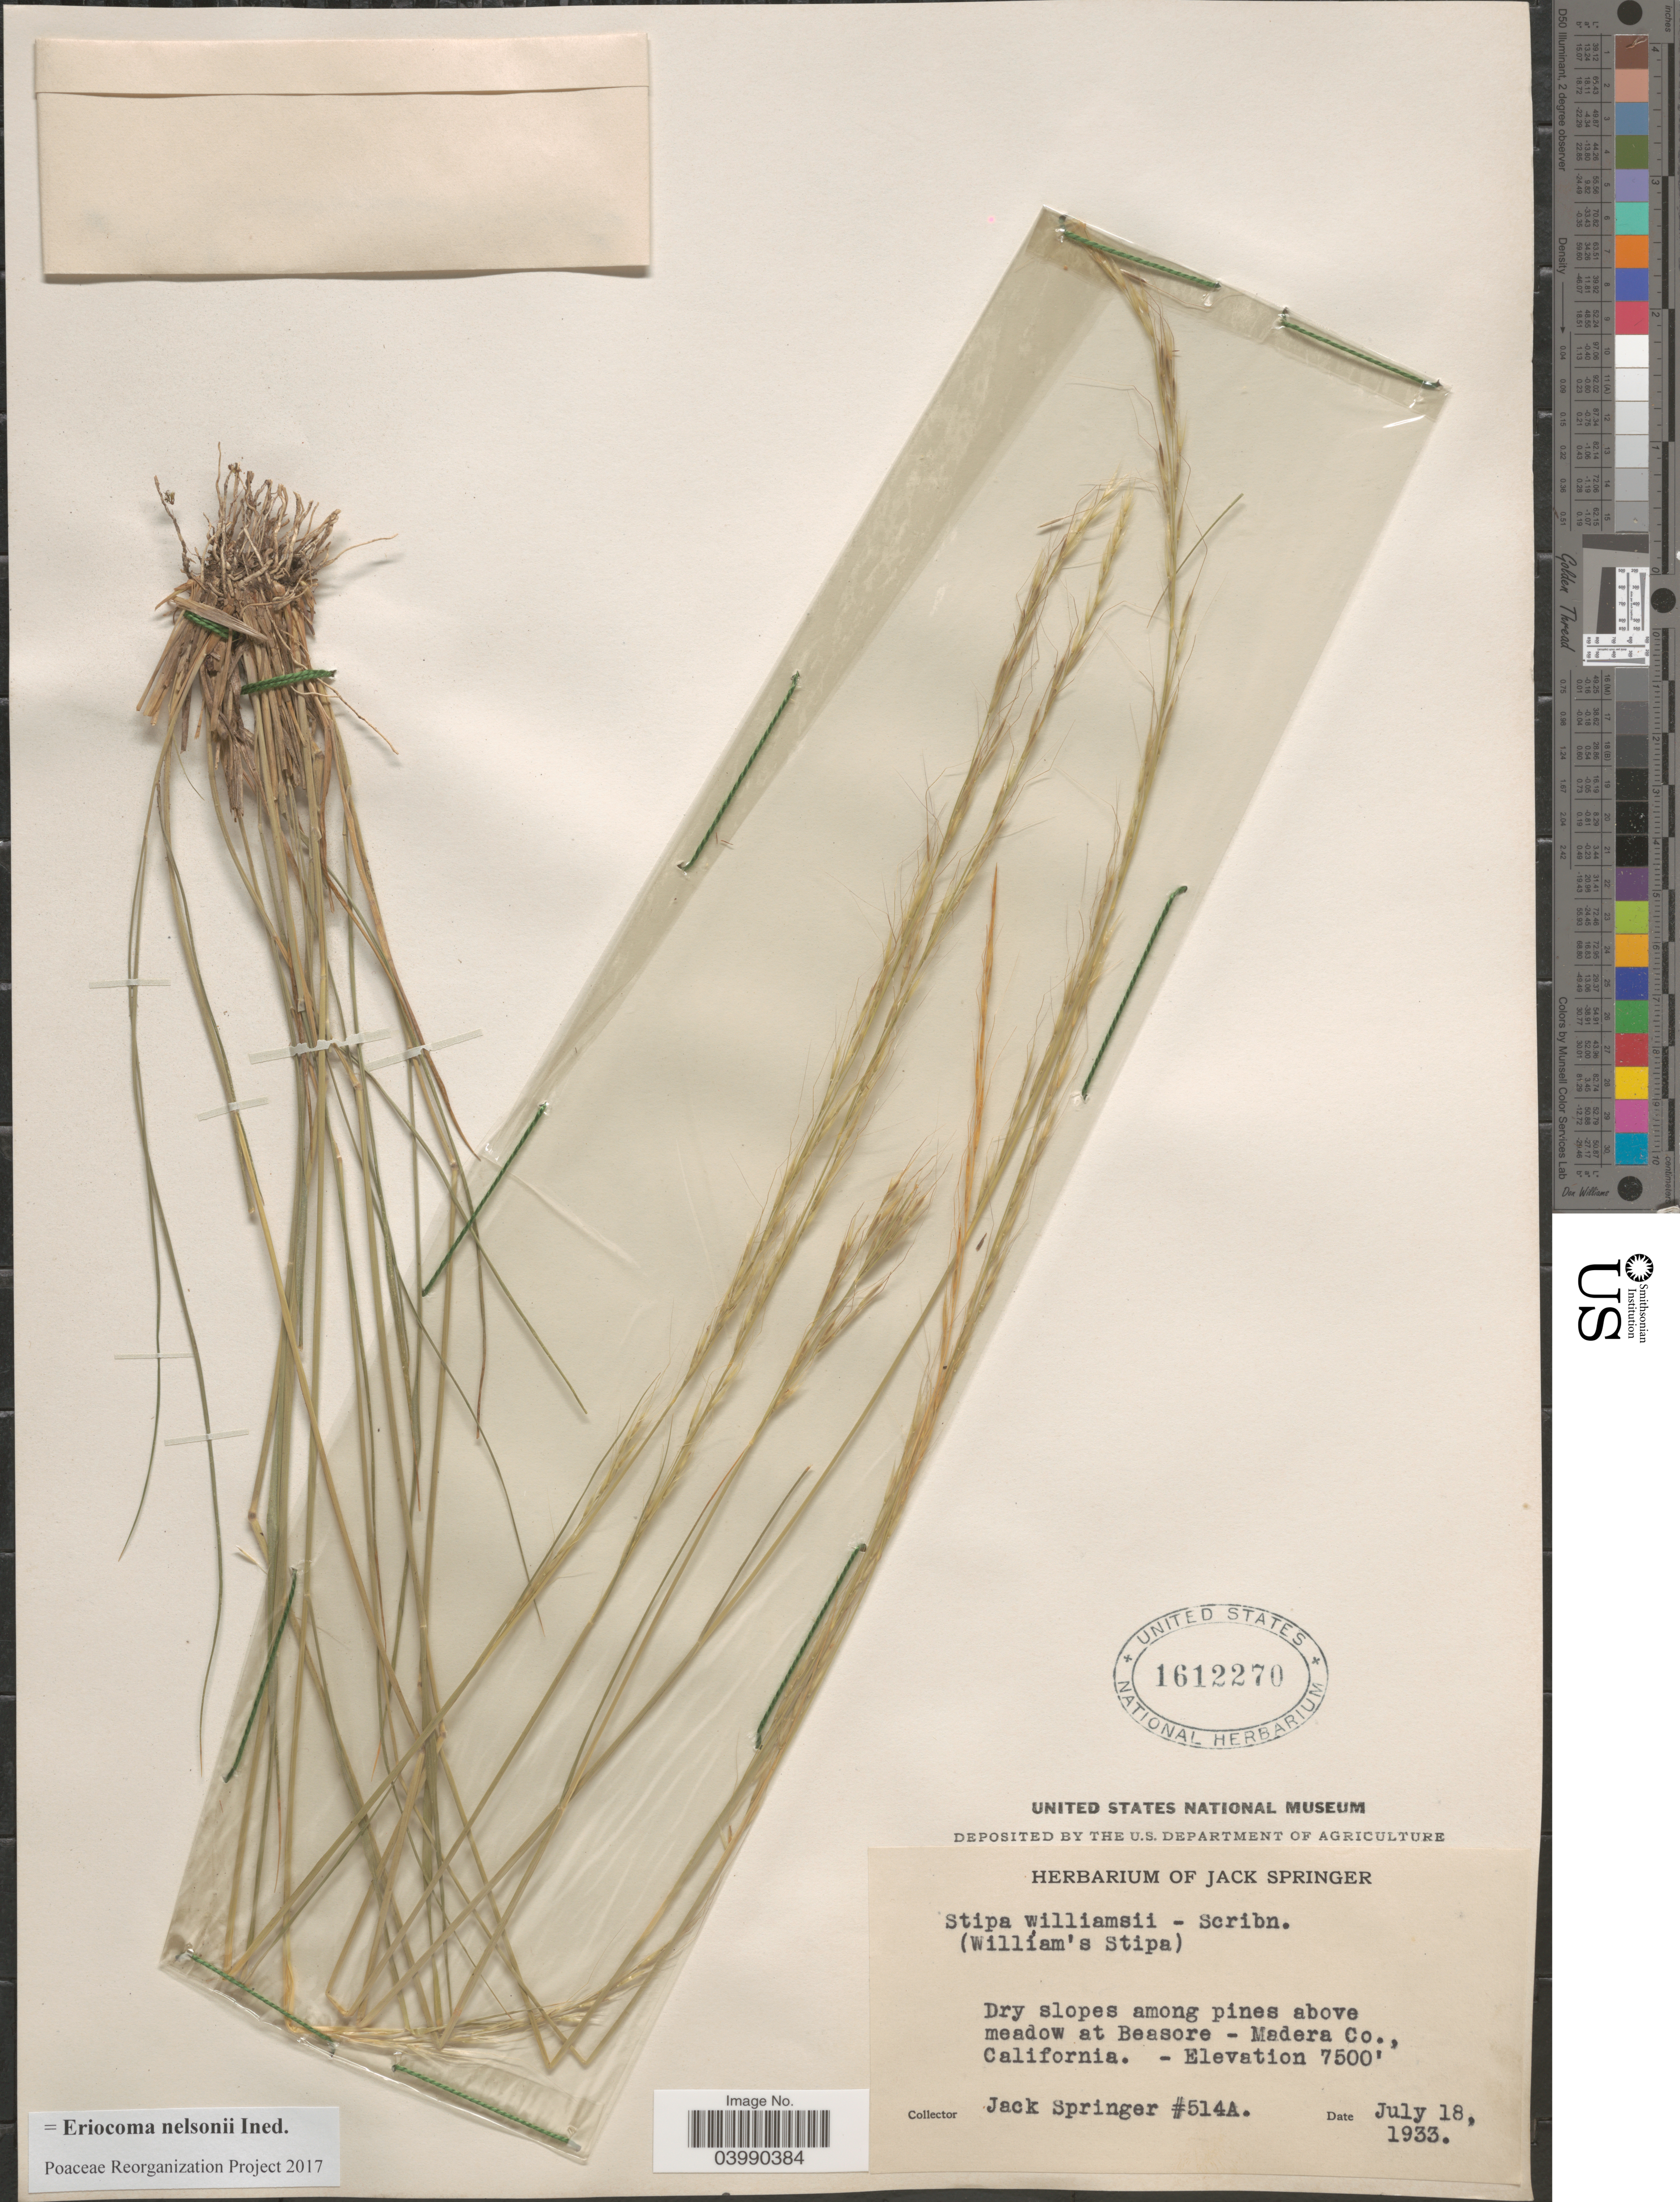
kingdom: Plantae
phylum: Tracheophyta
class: Liliopsida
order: Poales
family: Poaceae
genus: Eriocoma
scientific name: Eriocoma nelsonii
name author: (Scribn.) Romasch.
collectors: J. Springer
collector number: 514A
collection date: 1933-07-18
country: United States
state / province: California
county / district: Madera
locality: Dry slopes among pines above meadow at Beasore - Madera Co.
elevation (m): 2286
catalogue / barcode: US 1612270